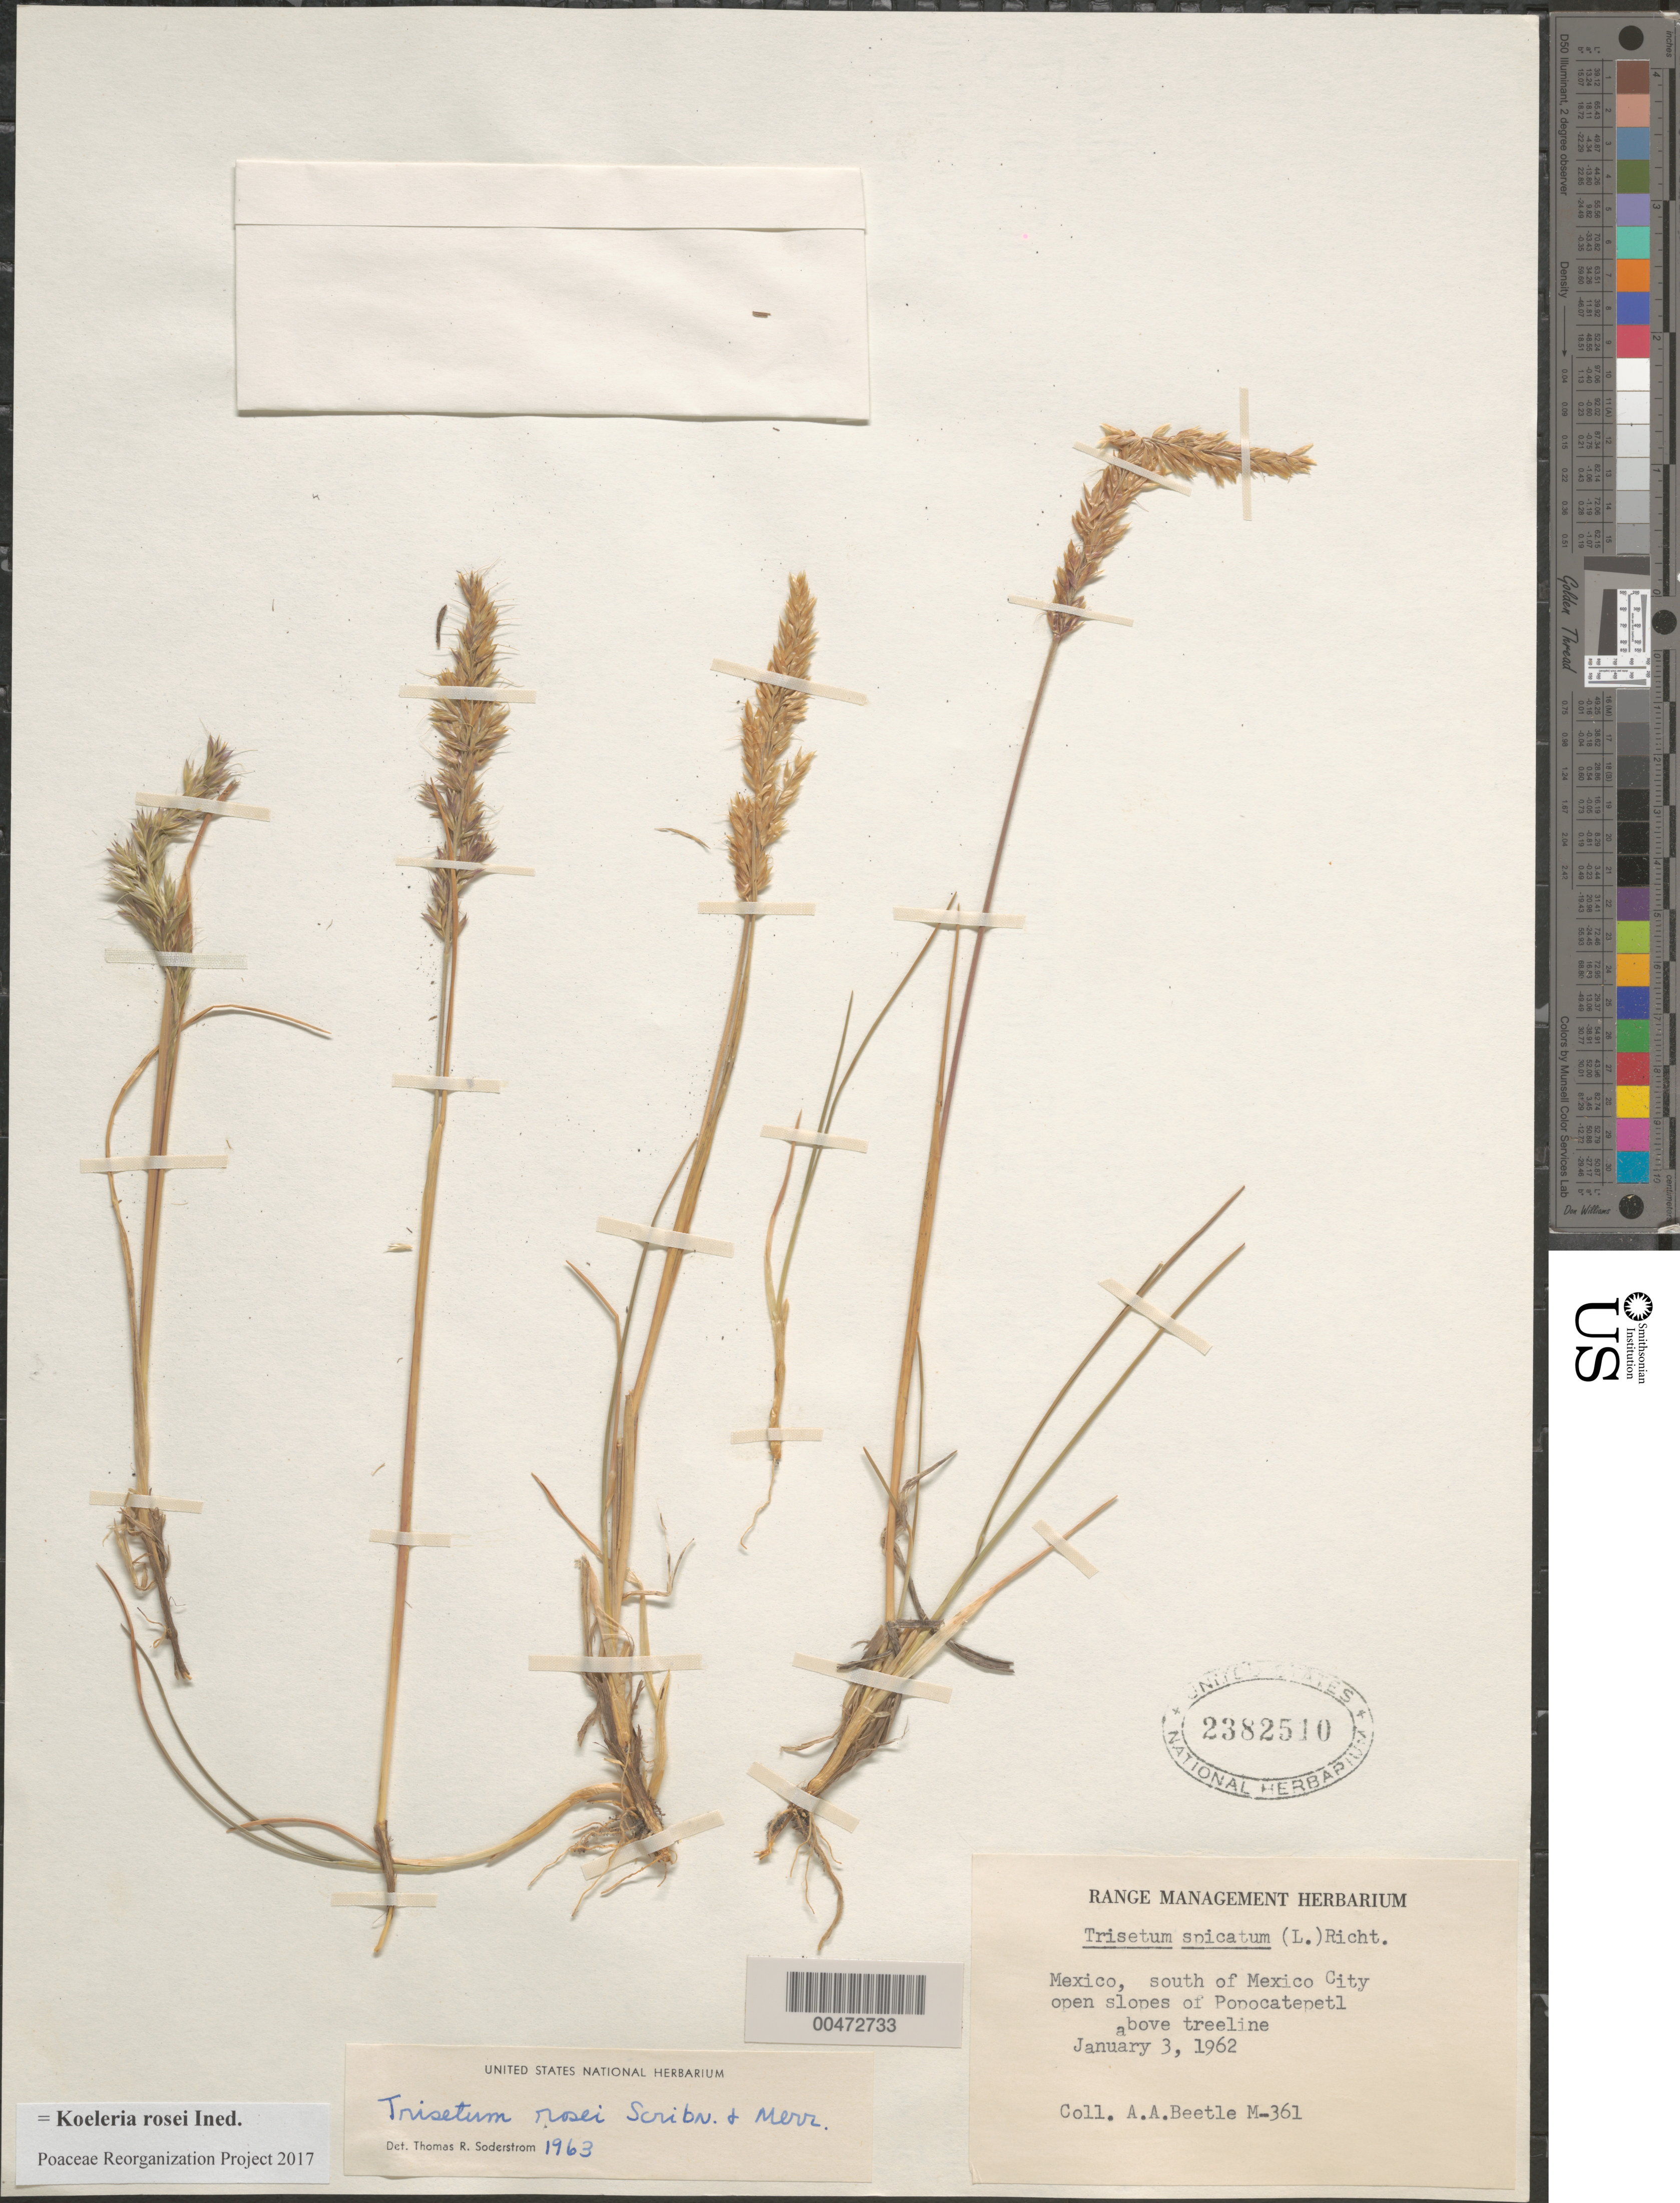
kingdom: Plantae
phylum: Tracheophyta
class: Liliopsida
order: Poales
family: Poaceae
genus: Koeleria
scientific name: Koeleria rosei ined.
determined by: Poaceae Reorganization Project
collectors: A. A. Beetle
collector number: M-361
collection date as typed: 3 Jan 1962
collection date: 1962-01-03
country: Mexico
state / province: México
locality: S of Mexico City, slopes of Popocatepetl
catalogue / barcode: US 2382510